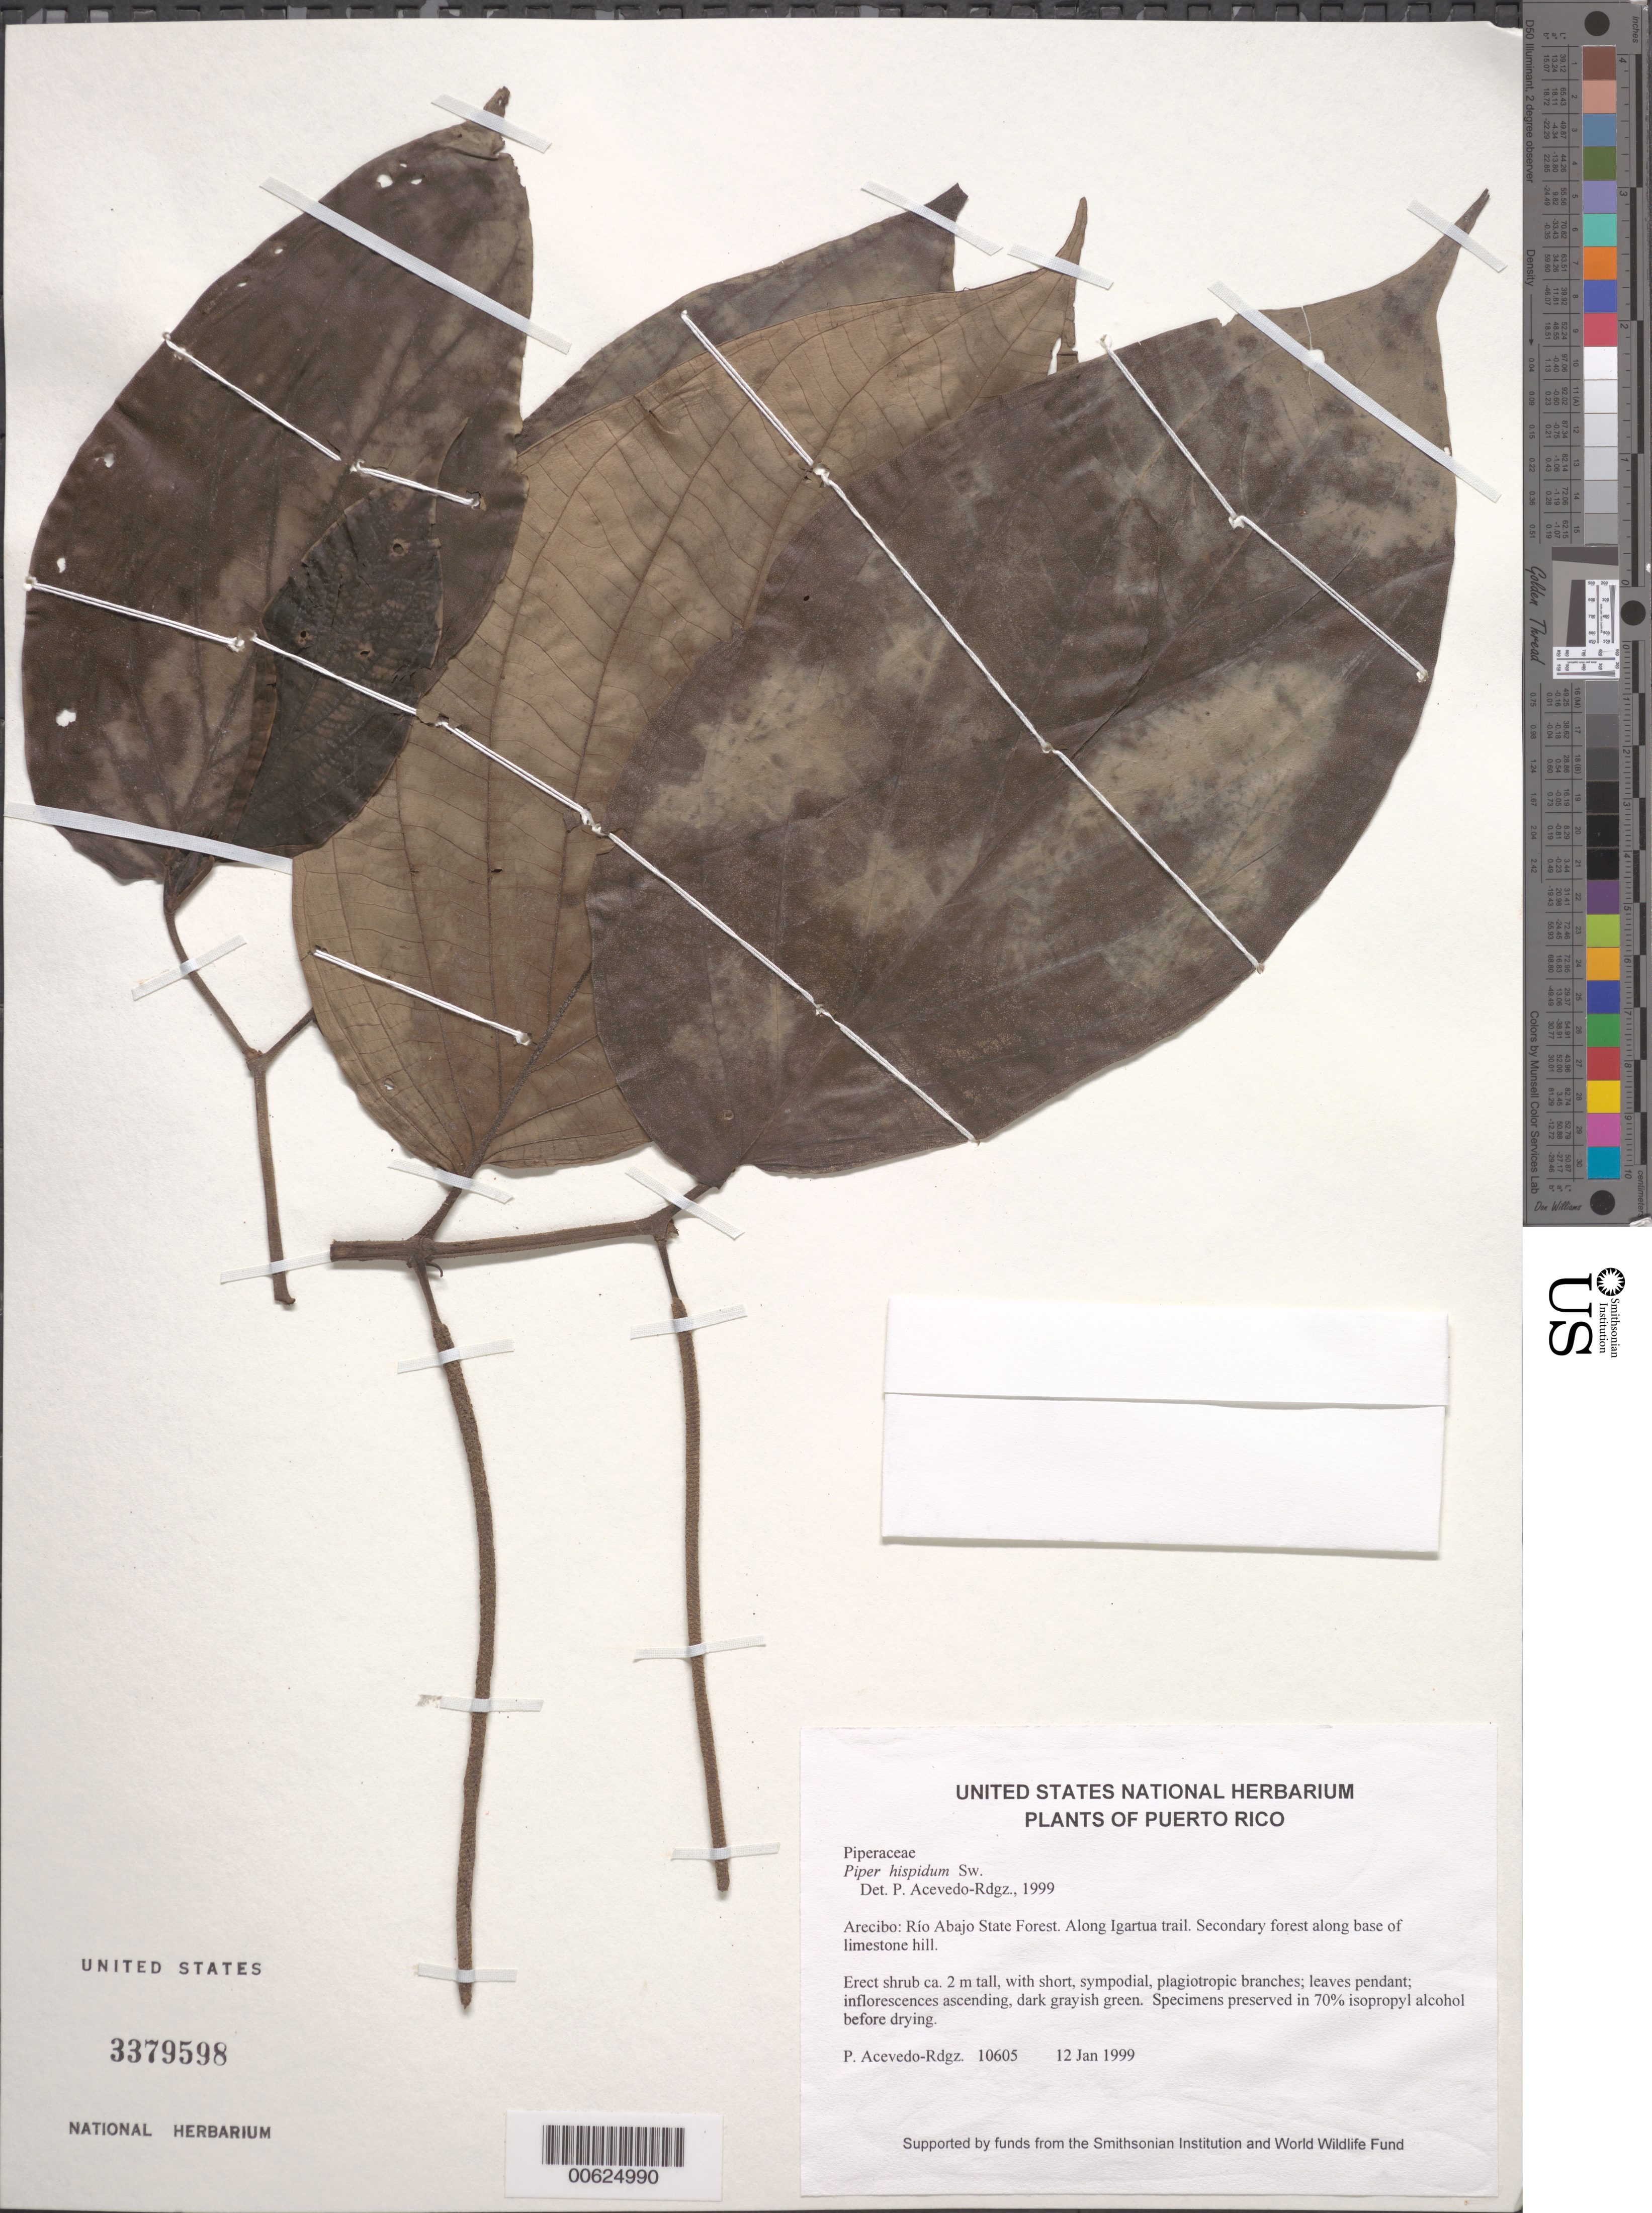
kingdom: Plantae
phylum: Tracheophyta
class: Magnoliopsida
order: Piperales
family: Piperaceae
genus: Piper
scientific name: Piper hispidum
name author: Sw.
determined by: Acevedo-Rodríguez, P., (BOT), Smithsonian Institution - National Museum of Natural History (UNITED STATES)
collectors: P. Acevedo-Rodr.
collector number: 10605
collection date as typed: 12 Jan 1999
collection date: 1999-01-12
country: Puerto Rico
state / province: Arecibo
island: Puerto Rico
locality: Arecibo; Río Abajo State Forest. Along Igartua trail.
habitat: Secondary forest along base of limestone hill.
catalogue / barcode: US 3379598